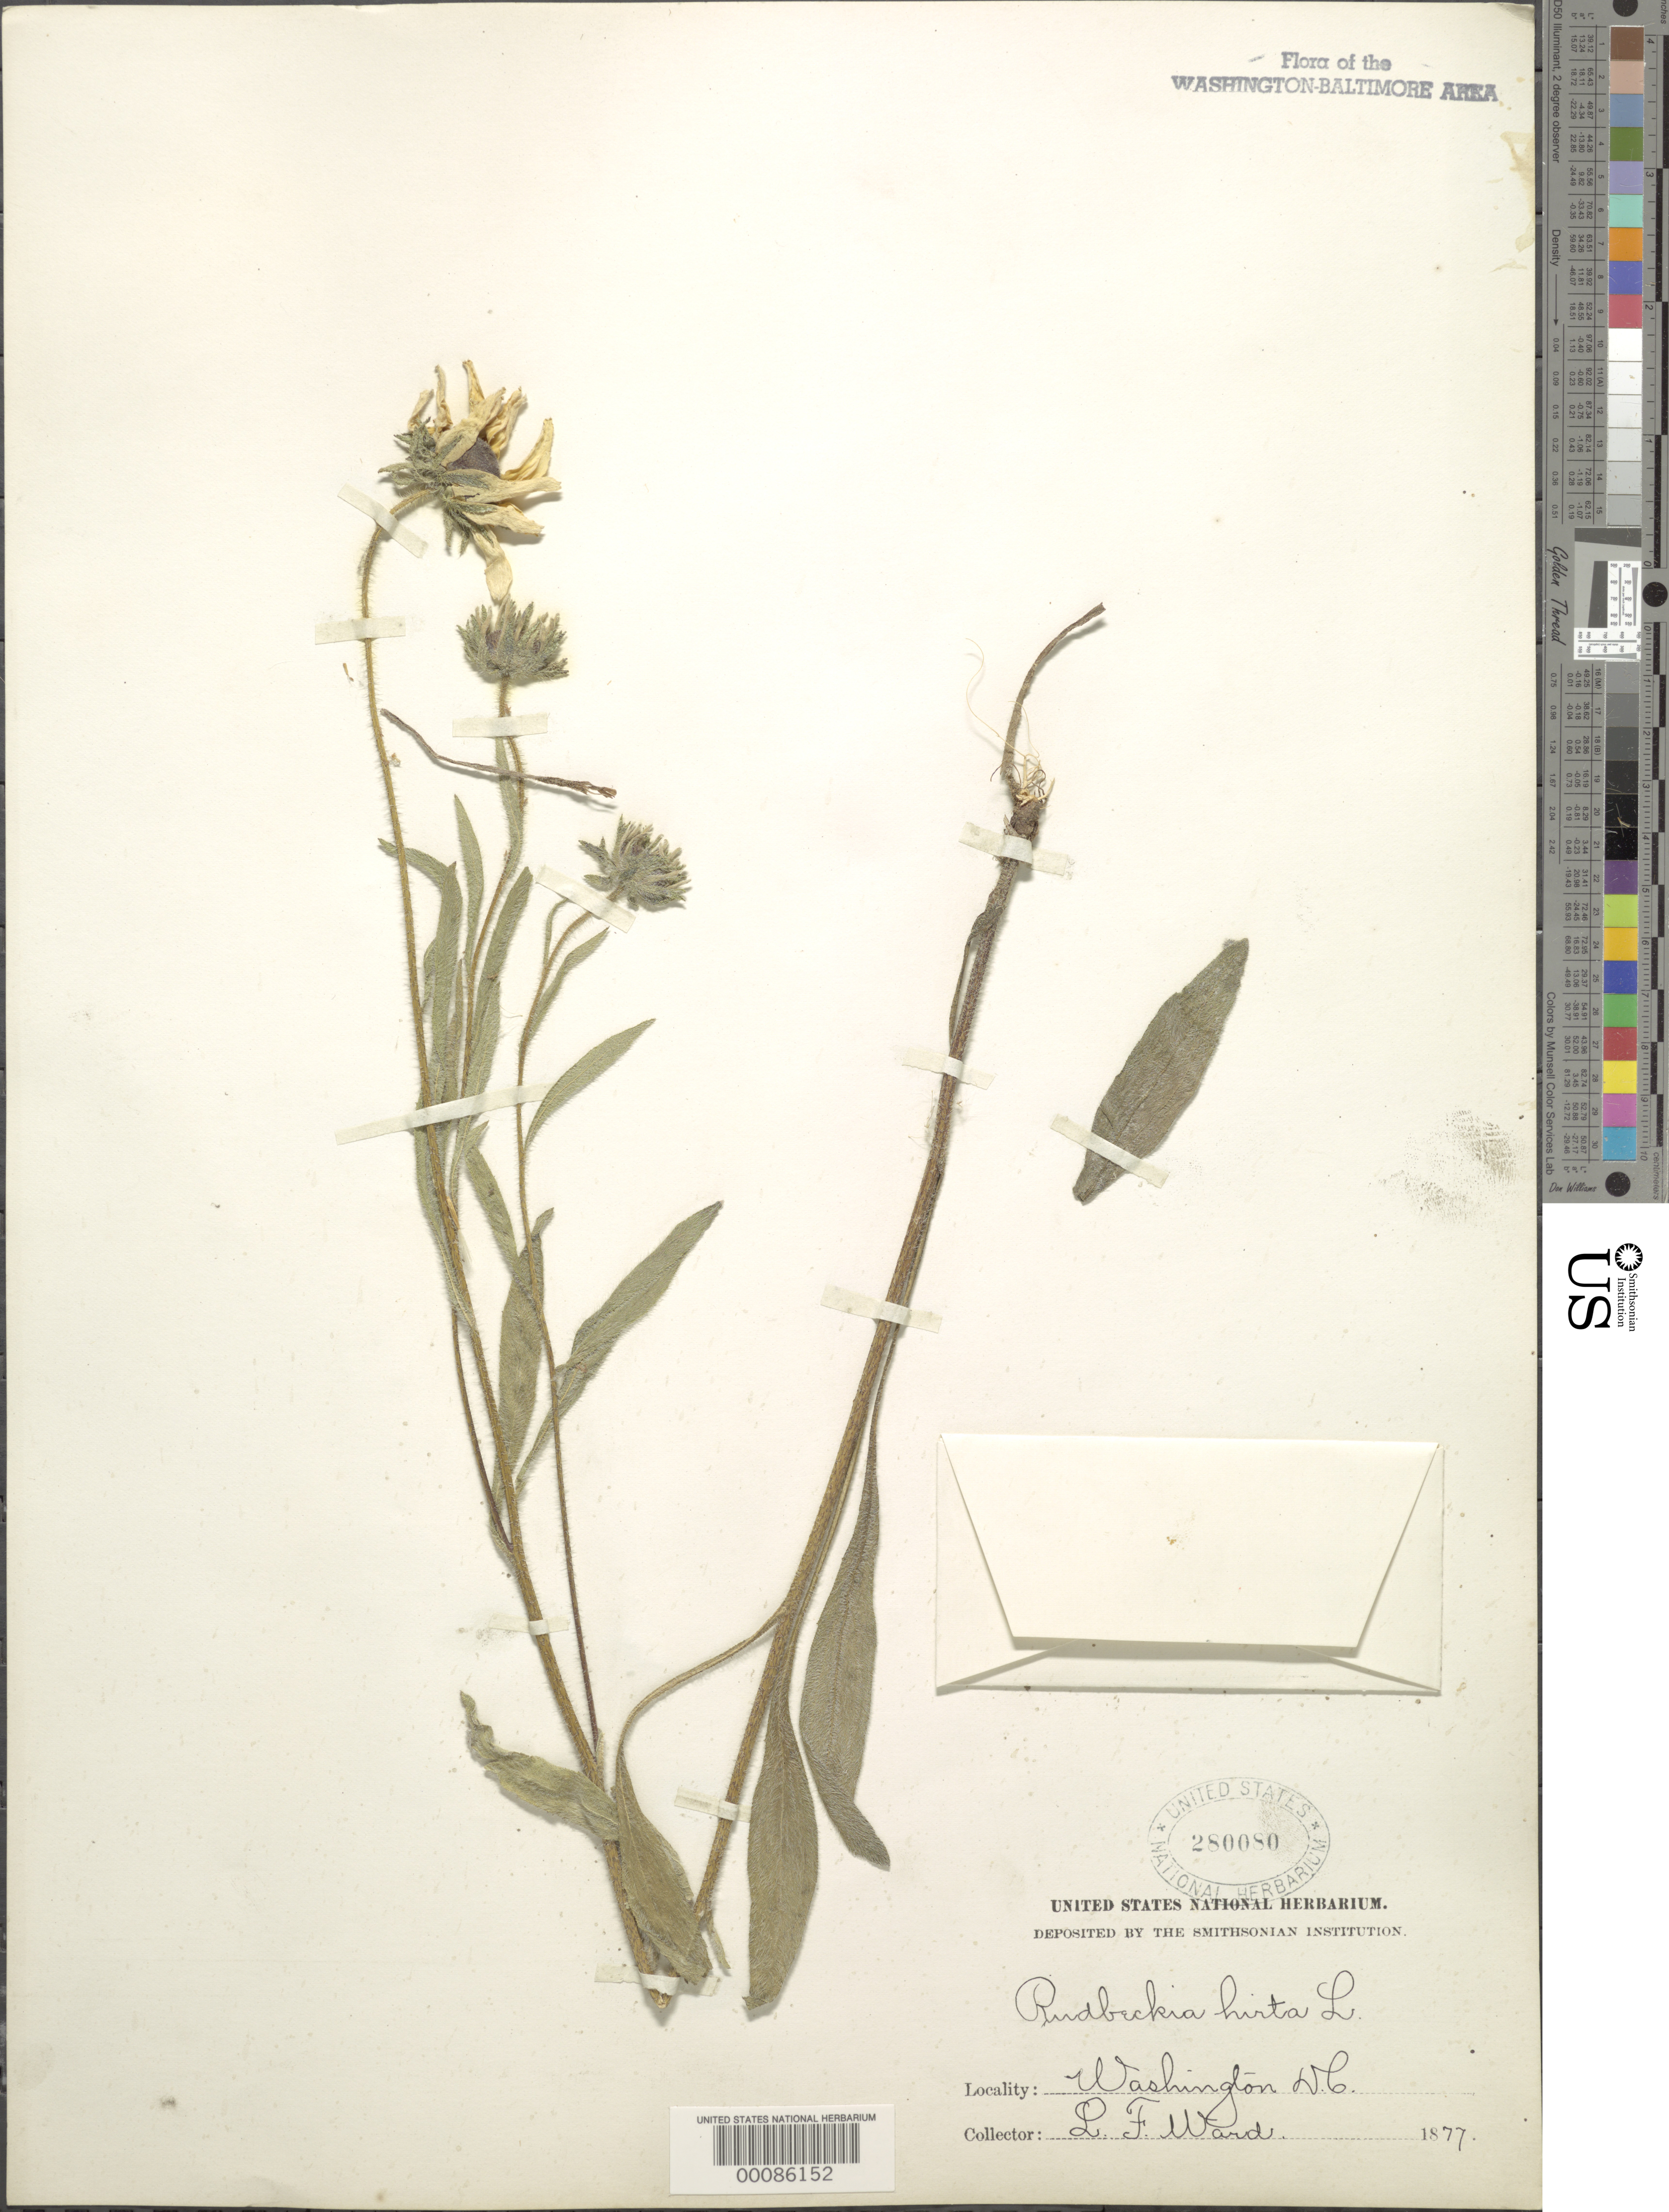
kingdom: Plantae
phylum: Tracheophyta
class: Magnoliopsida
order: Asterales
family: Asteraceae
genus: Rudbeckia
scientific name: Rudbeckia hirta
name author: L.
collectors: L. F. Ward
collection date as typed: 1877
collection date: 1877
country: United States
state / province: District of Columbia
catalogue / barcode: US 280080